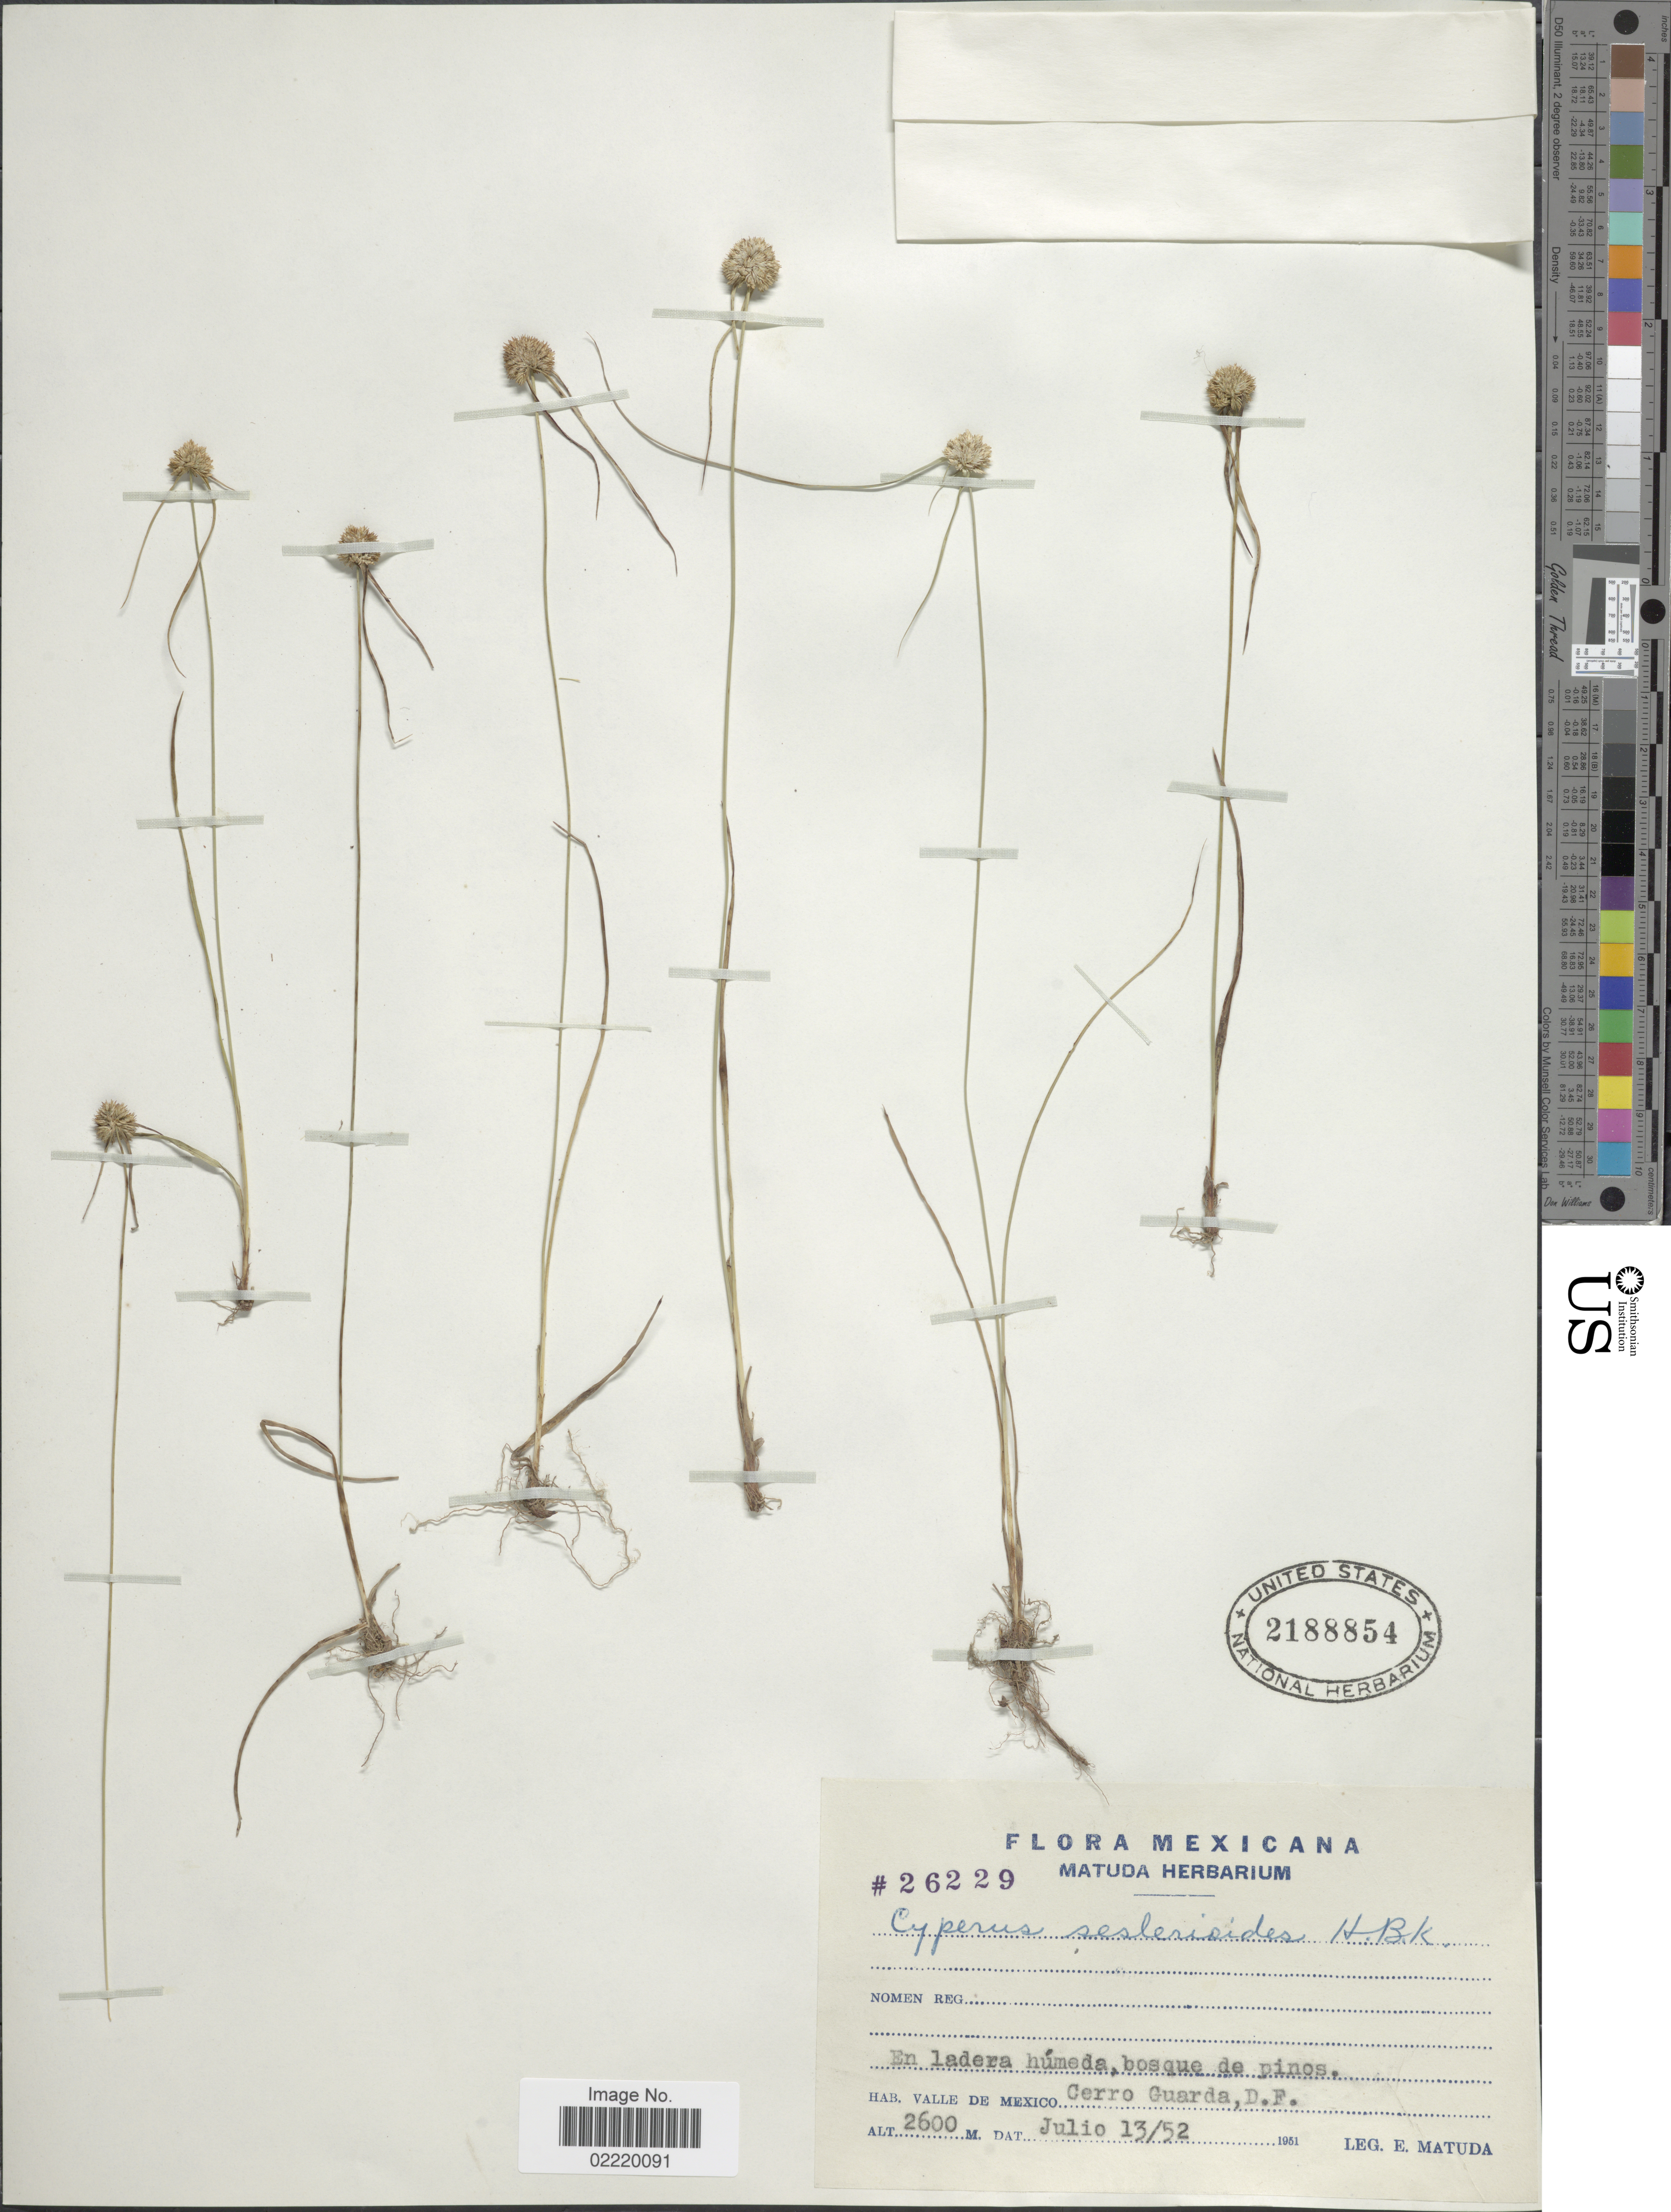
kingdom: Plantae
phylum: Tracheophyta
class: Liliopsida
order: Poales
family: Cyperaceae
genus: Cyperus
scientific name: Cyperus seslerioides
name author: Kunth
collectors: E. Matuda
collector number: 26229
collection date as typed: Transcribed d/m/y: 13/7/52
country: Mexico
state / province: Distrito Federal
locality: En ladera humeda, bosque de pinos, Valle de Mexico, Cerro Guarda, D.F.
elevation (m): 2600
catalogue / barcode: US 2188854